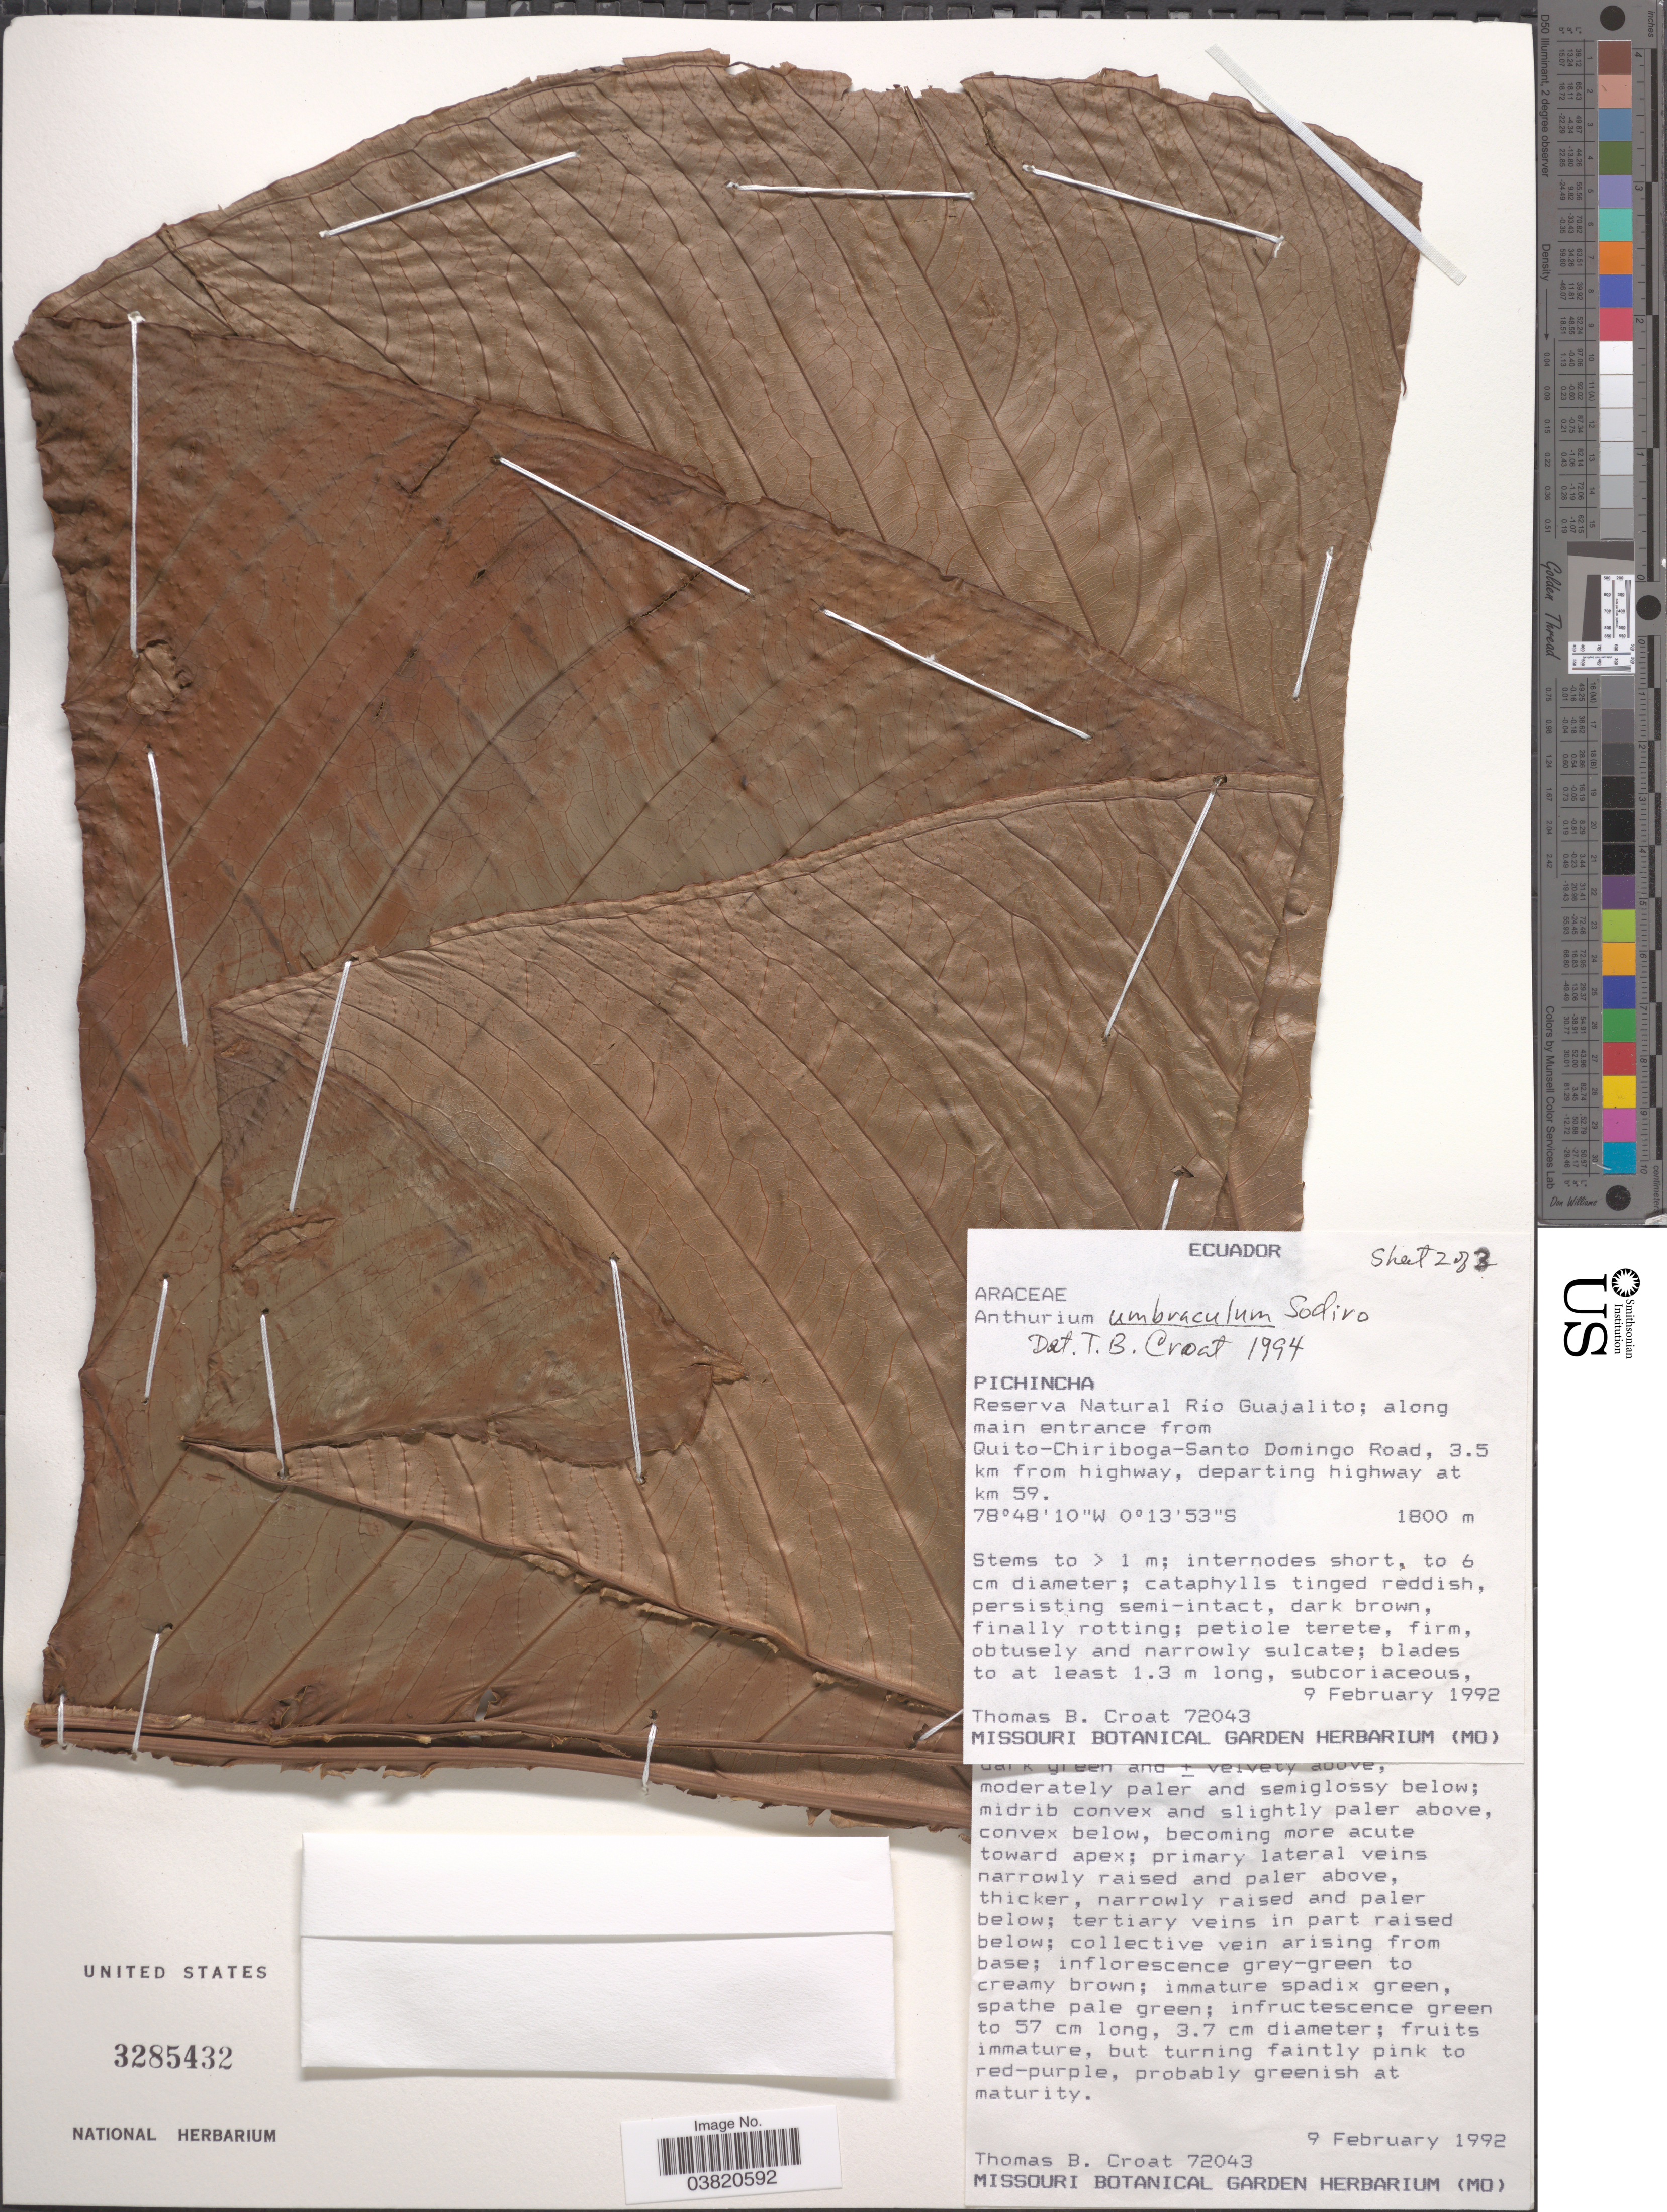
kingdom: Plantae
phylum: Tracheophyta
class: Liliopsida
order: Alismatales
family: Araceae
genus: Anthurium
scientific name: Anthurium umbricola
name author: Engl.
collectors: T. B. Croat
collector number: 72043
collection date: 1992-02-09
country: Ecuador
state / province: Pichincha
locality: Reserva Natural Río Guajalito; along main entrance from Quito-Chiriboga-Santo Domingo Road, 3.5 km from highway, departing highway at km 59.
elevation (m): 1800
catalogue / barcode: US 3285432